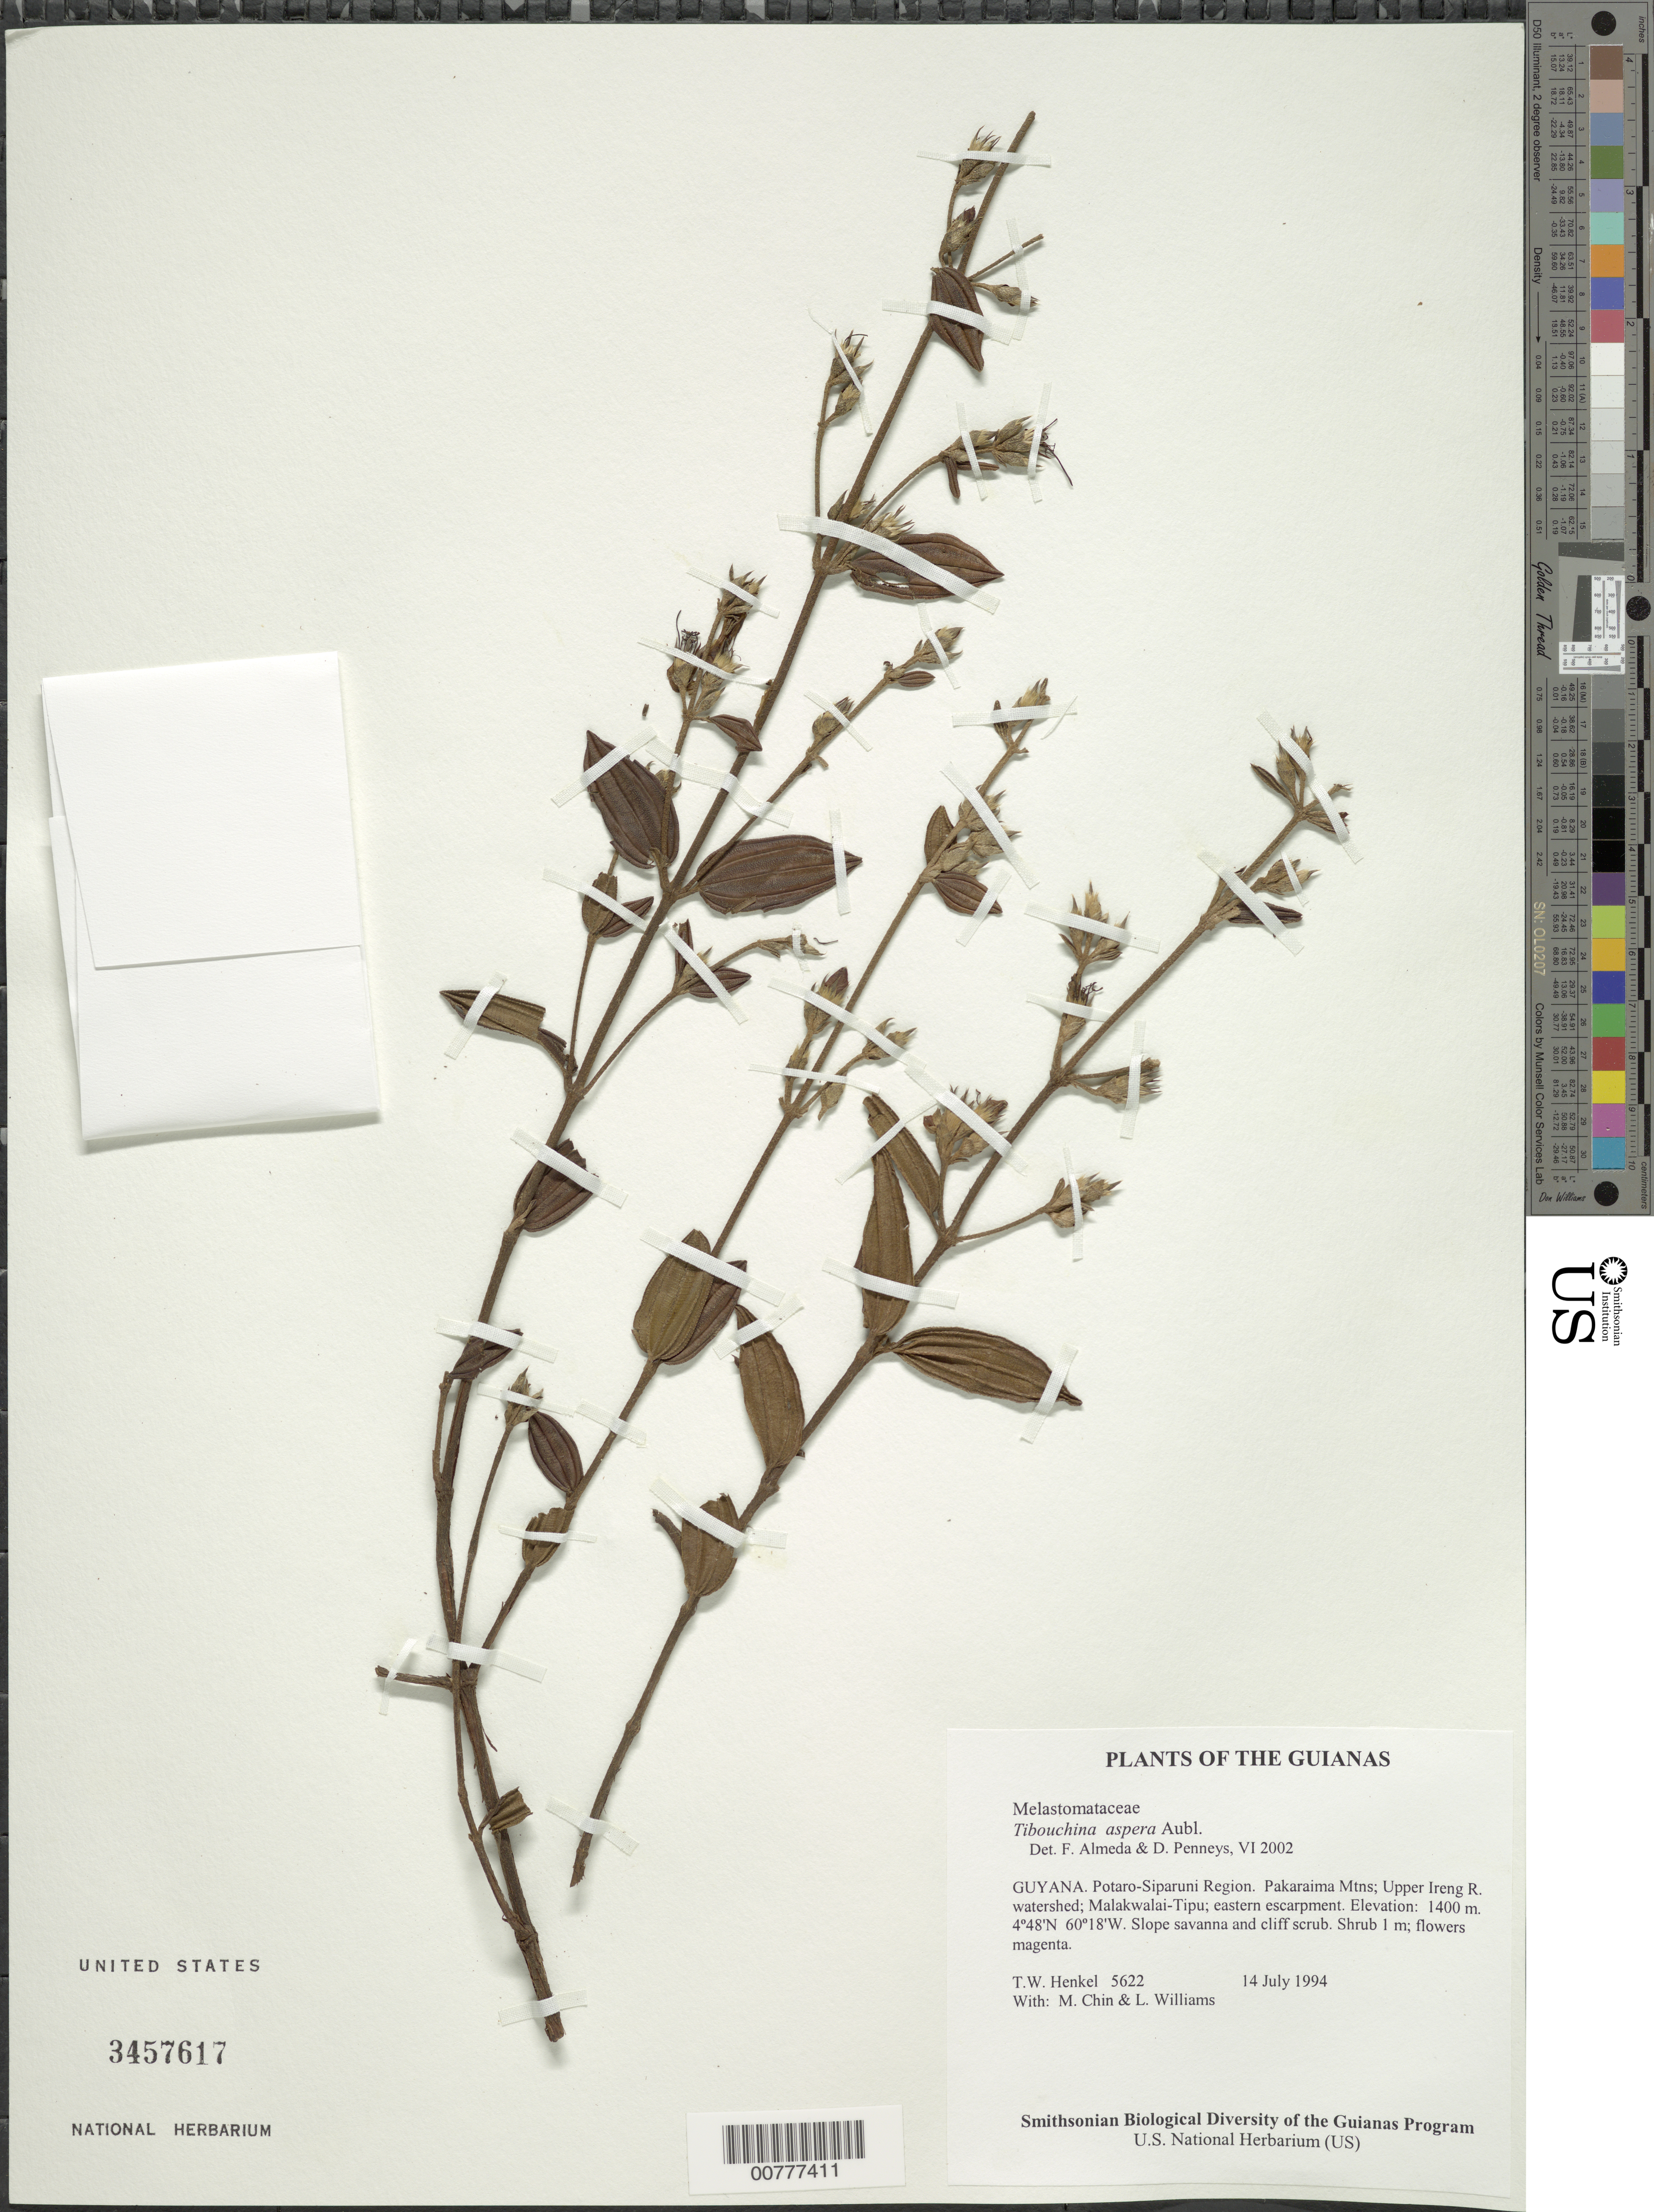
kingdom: Plantae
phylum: Tracheophyta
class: Magnoliopsida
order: Myrtales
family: Melastomataceae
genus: Tibouchina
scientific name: Tibouchina aspera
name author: Aubl.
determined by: Almeda, F.; Penneys, D. S.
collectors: T. Henkel, M. Chin & L. Williams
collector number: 5622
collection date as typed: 14 July 1994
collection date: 1994-07-14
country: Guyana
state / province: Potaro-Siparuni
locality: Pakaraima Mtns; Upper Ireng R. watershed; Malakwalai-Tipu; eastern escarpment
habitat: Slope savanna and cliff scrub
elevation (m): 1400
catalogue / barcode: US 3457617